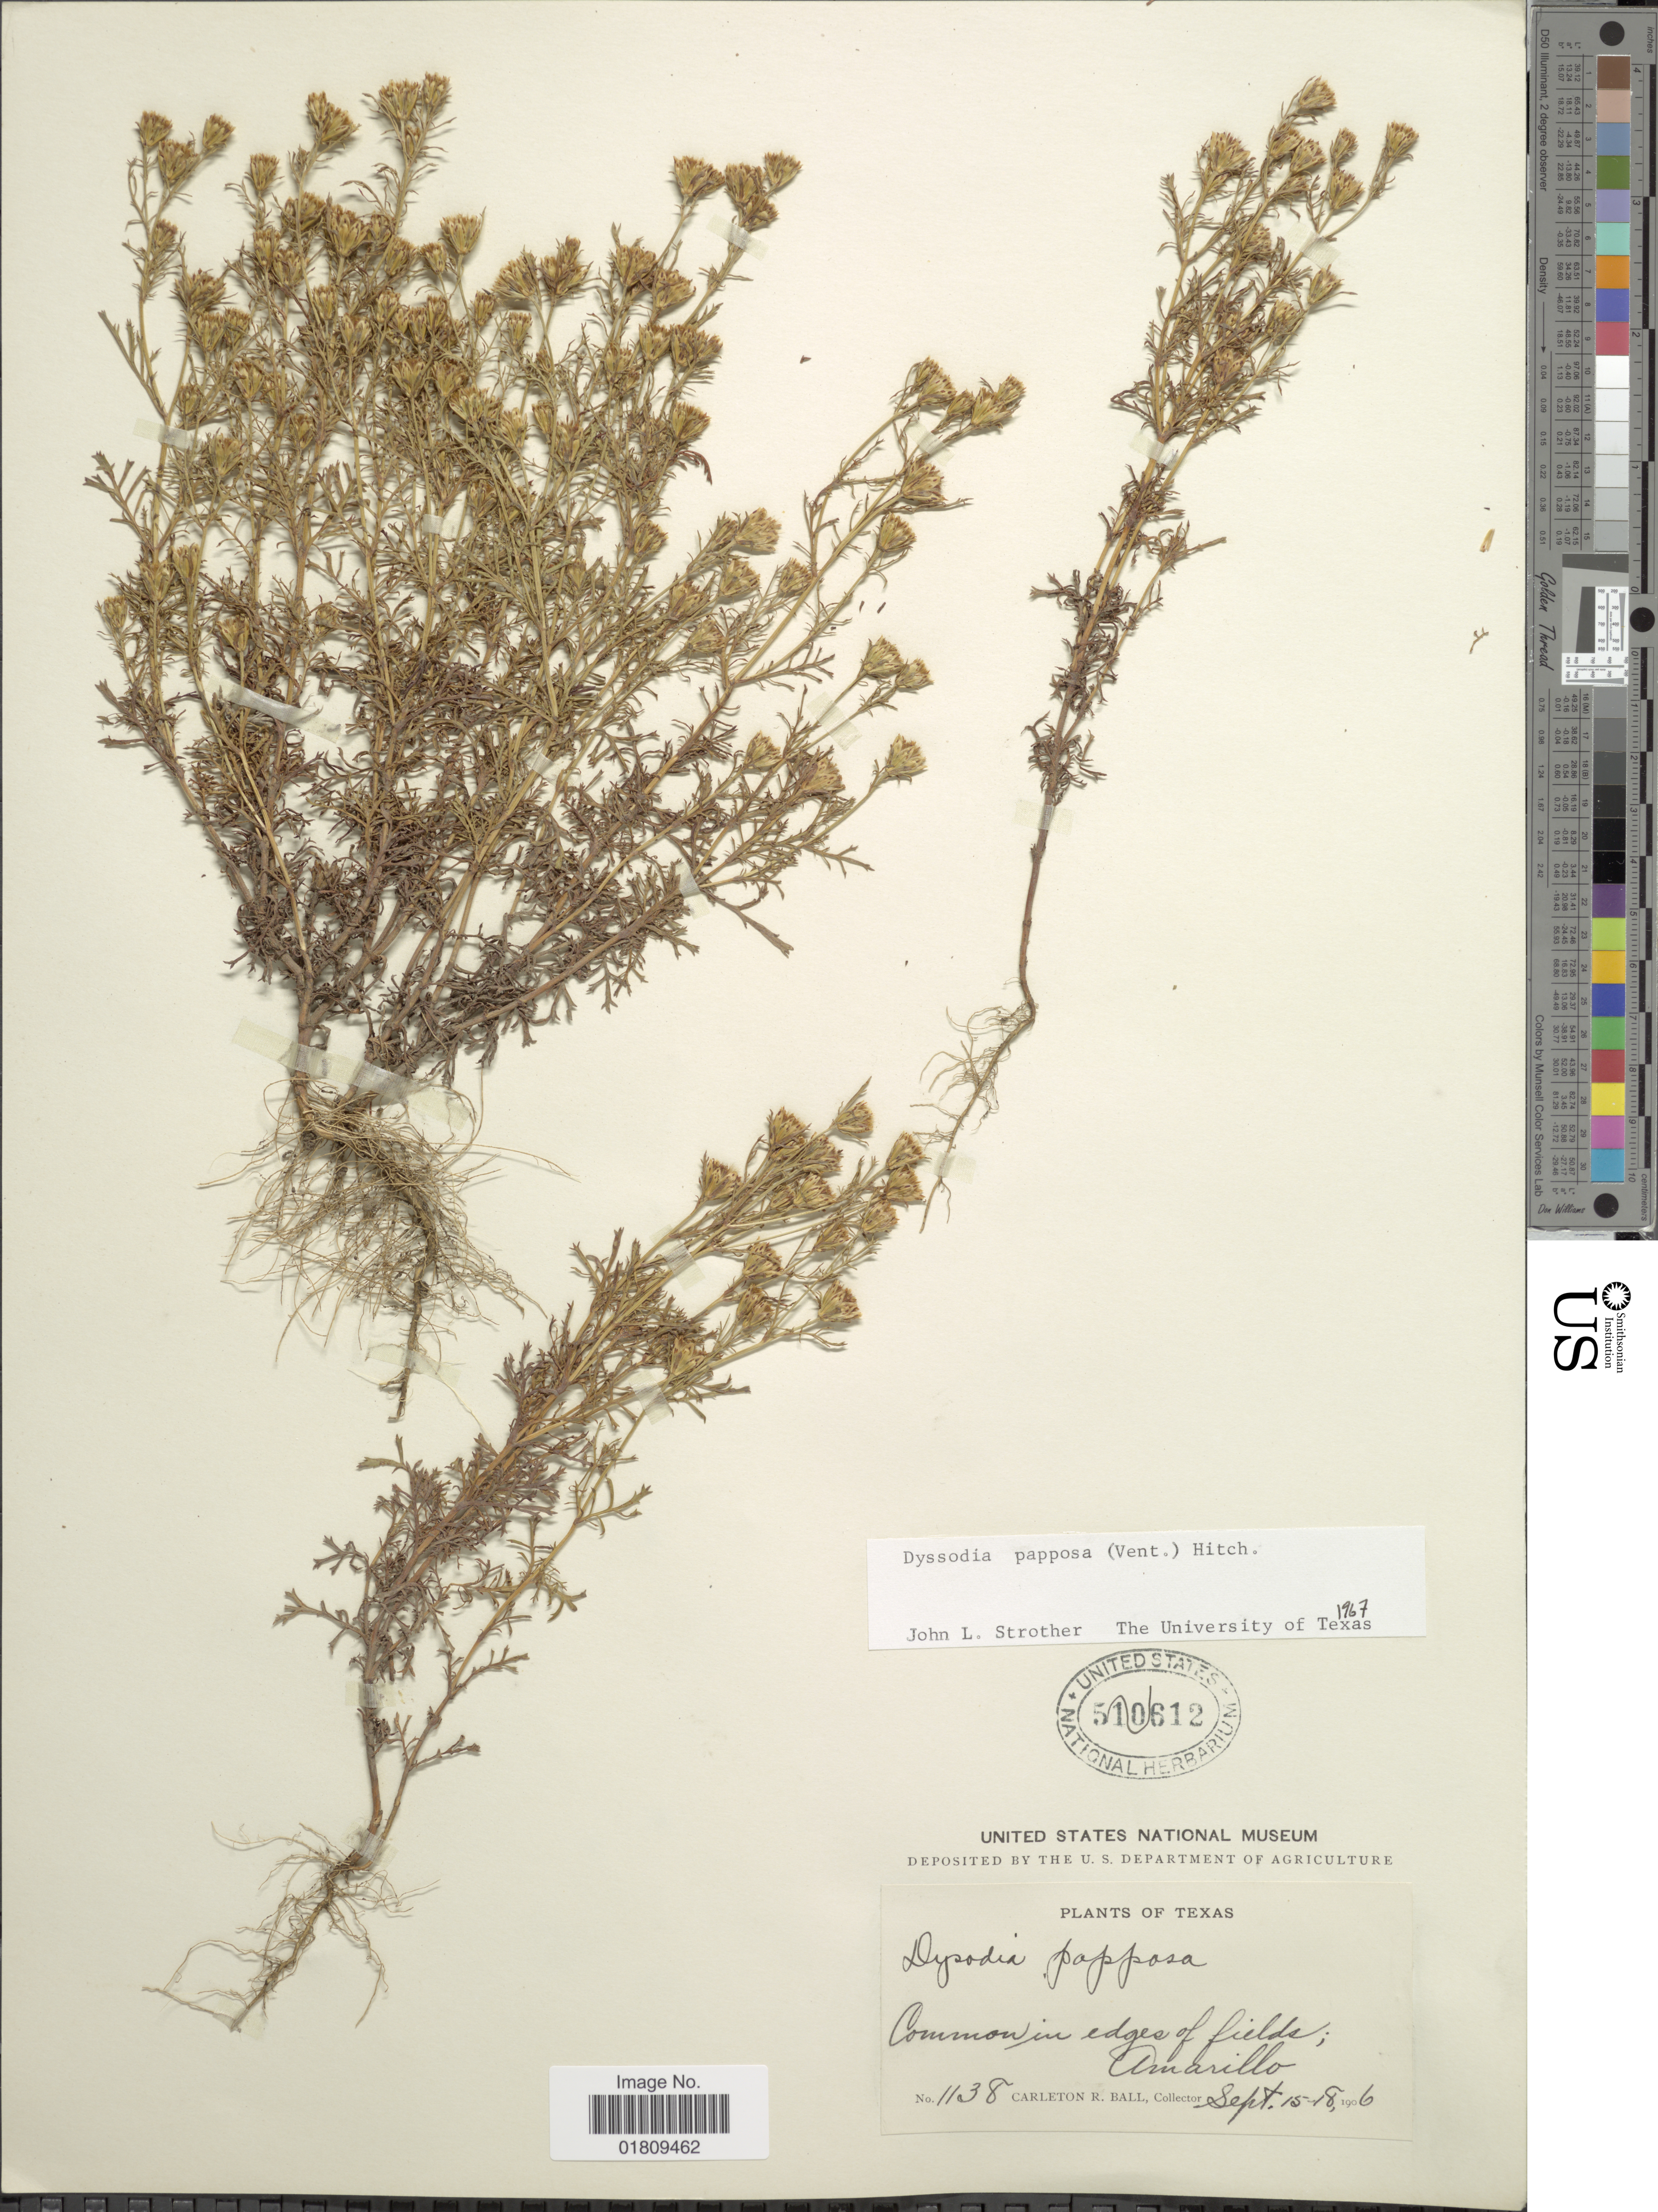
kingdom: Plantae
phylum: Tracheophyta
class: Magnoliopsida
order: Asterales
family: Asteraceae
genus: Dyssodia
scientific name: Dyssodia papposa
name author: (Vent.) Hitchc.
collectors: C. R. Ball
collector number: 1138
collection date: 1906-09-15/1906-09-18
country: United States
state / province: Texas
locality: Common in edges of fields, Amarillo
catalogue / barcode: US 510612